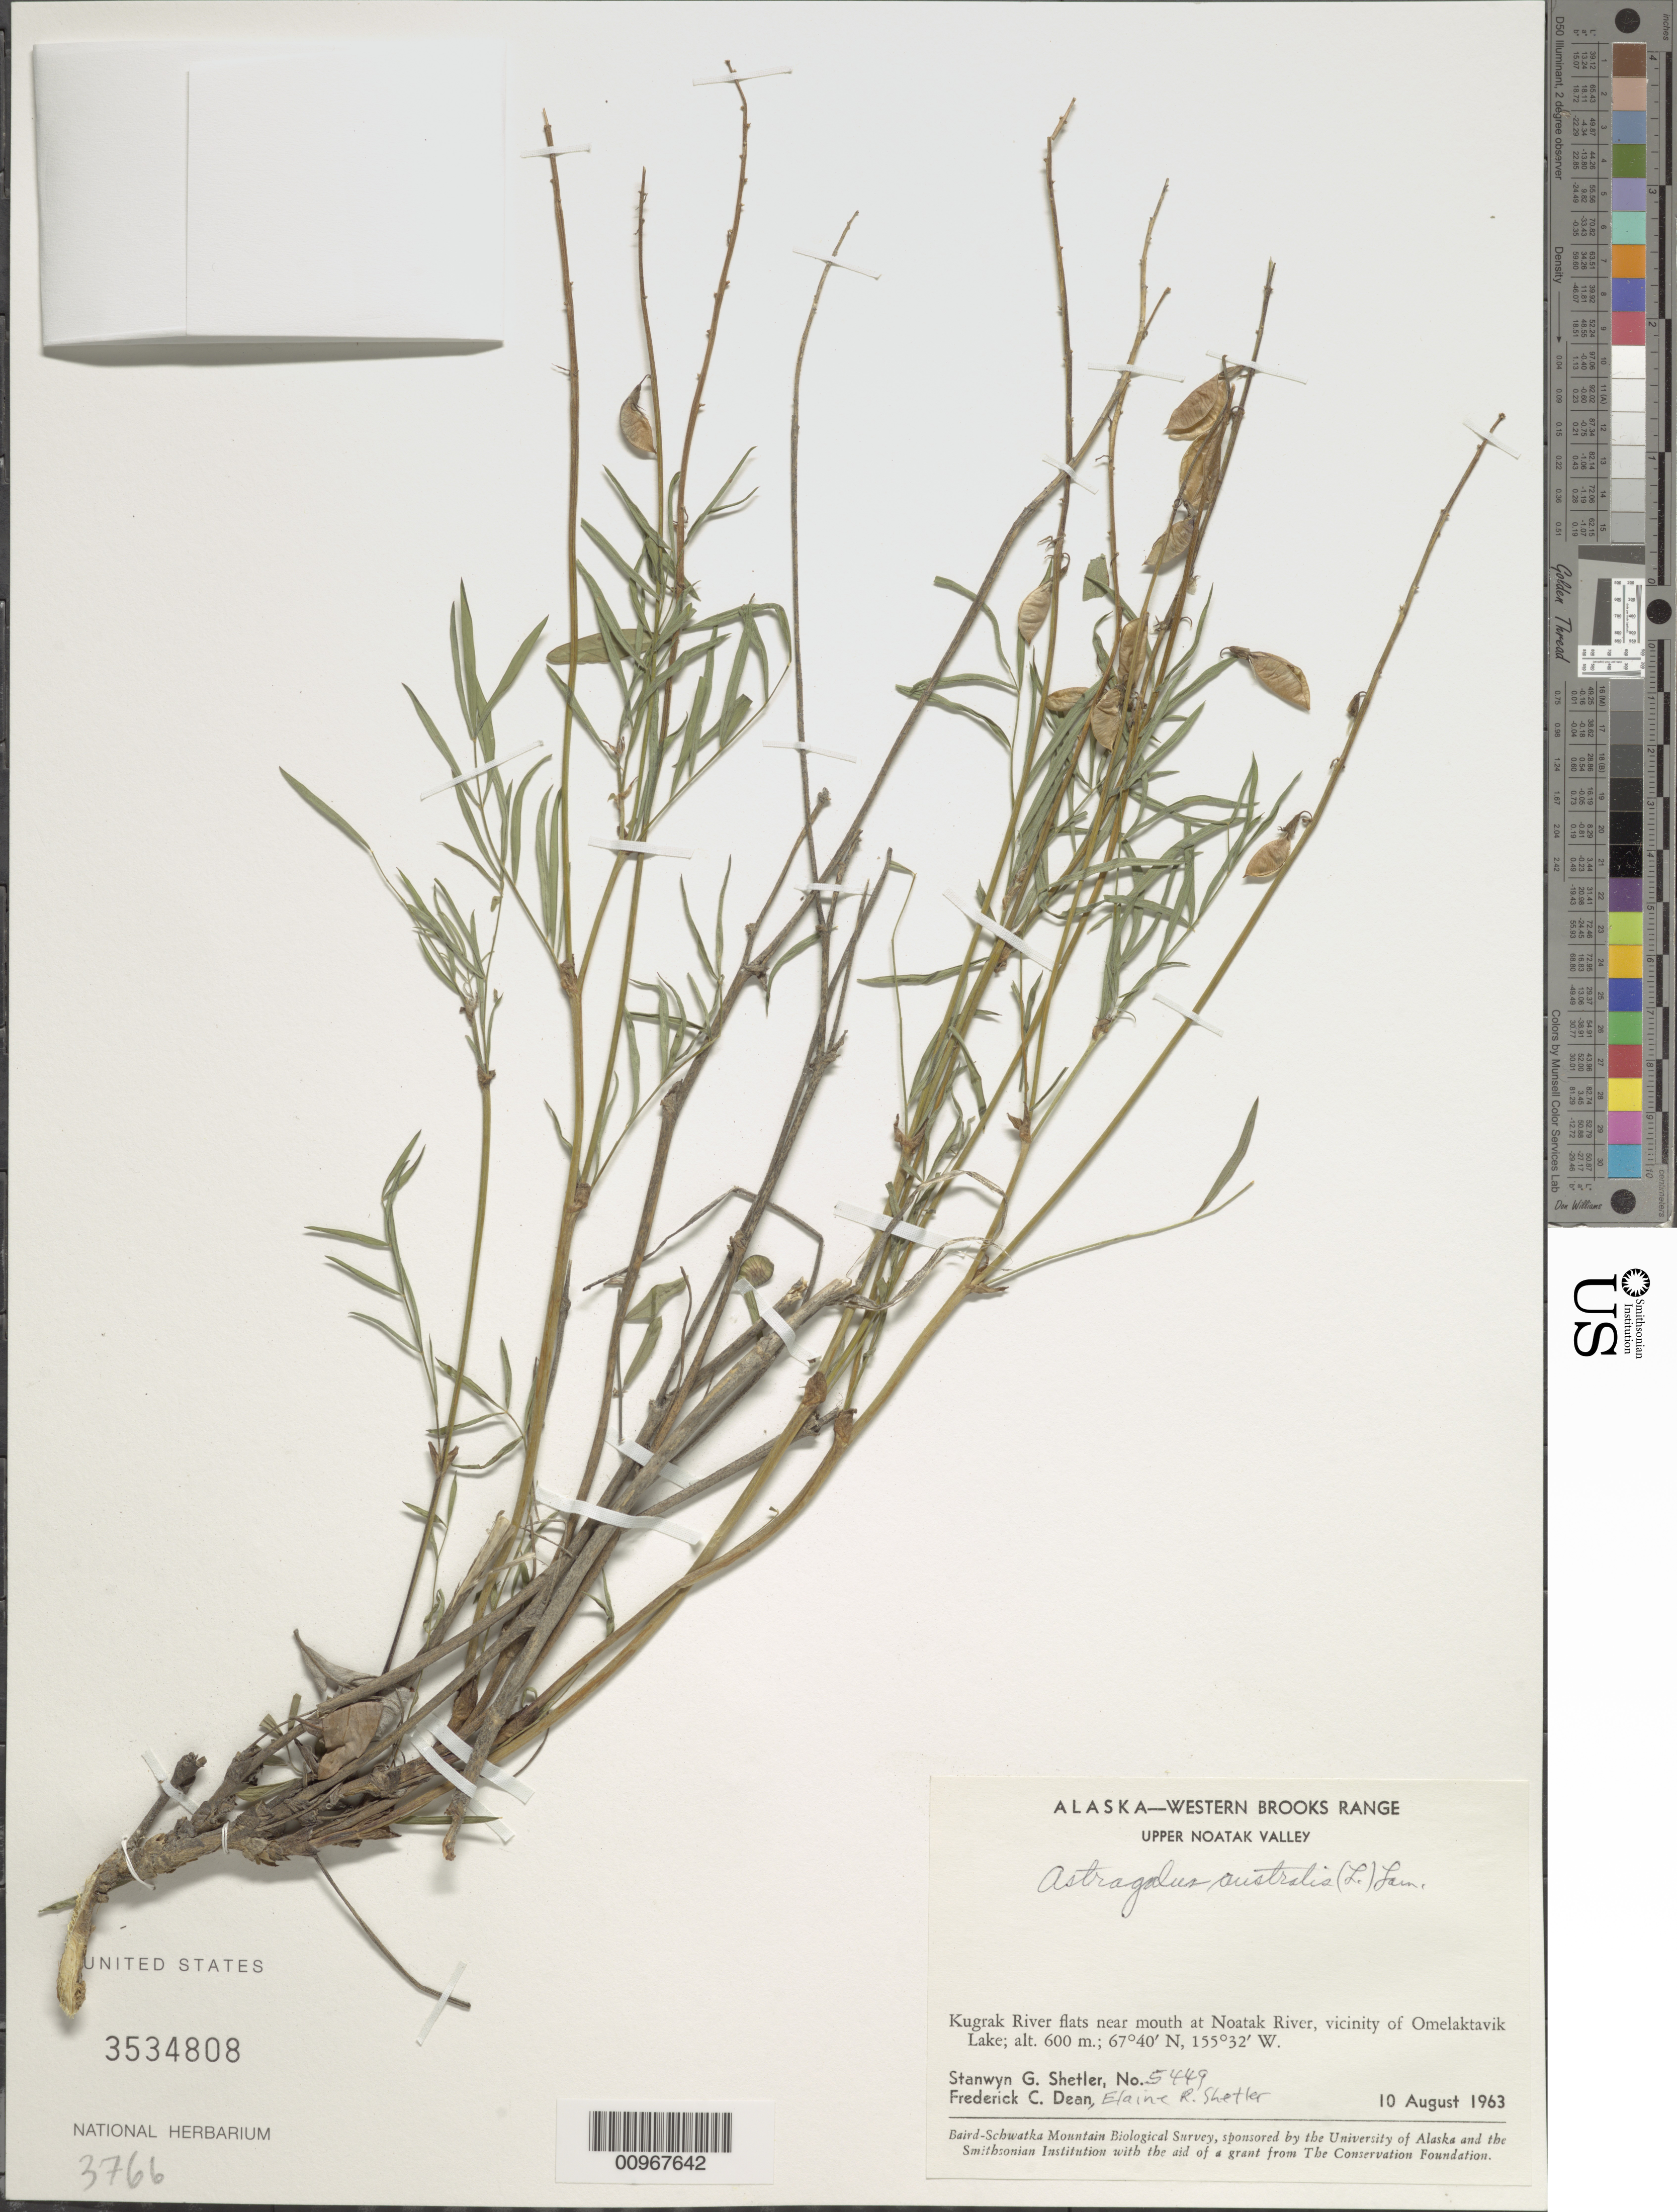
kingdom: Plantae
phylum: Tracheophyta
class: Magnoliopsida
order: Fabales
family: Fabaceae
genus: Astragalus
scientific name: Astragalus australis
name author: (L.) Lam.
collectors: S. Shetler, F. C. Dean & E. R. Shetler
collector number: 5449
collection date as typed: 10 Aug 1963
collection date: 1963-08-10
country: United States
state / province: Alaska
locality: Kugrak River flats near mouth at Noatak River, vicinity of Omelaktavik Lake. Western Brooks Range, Upper Noatak Valley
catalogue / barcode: US 3534808